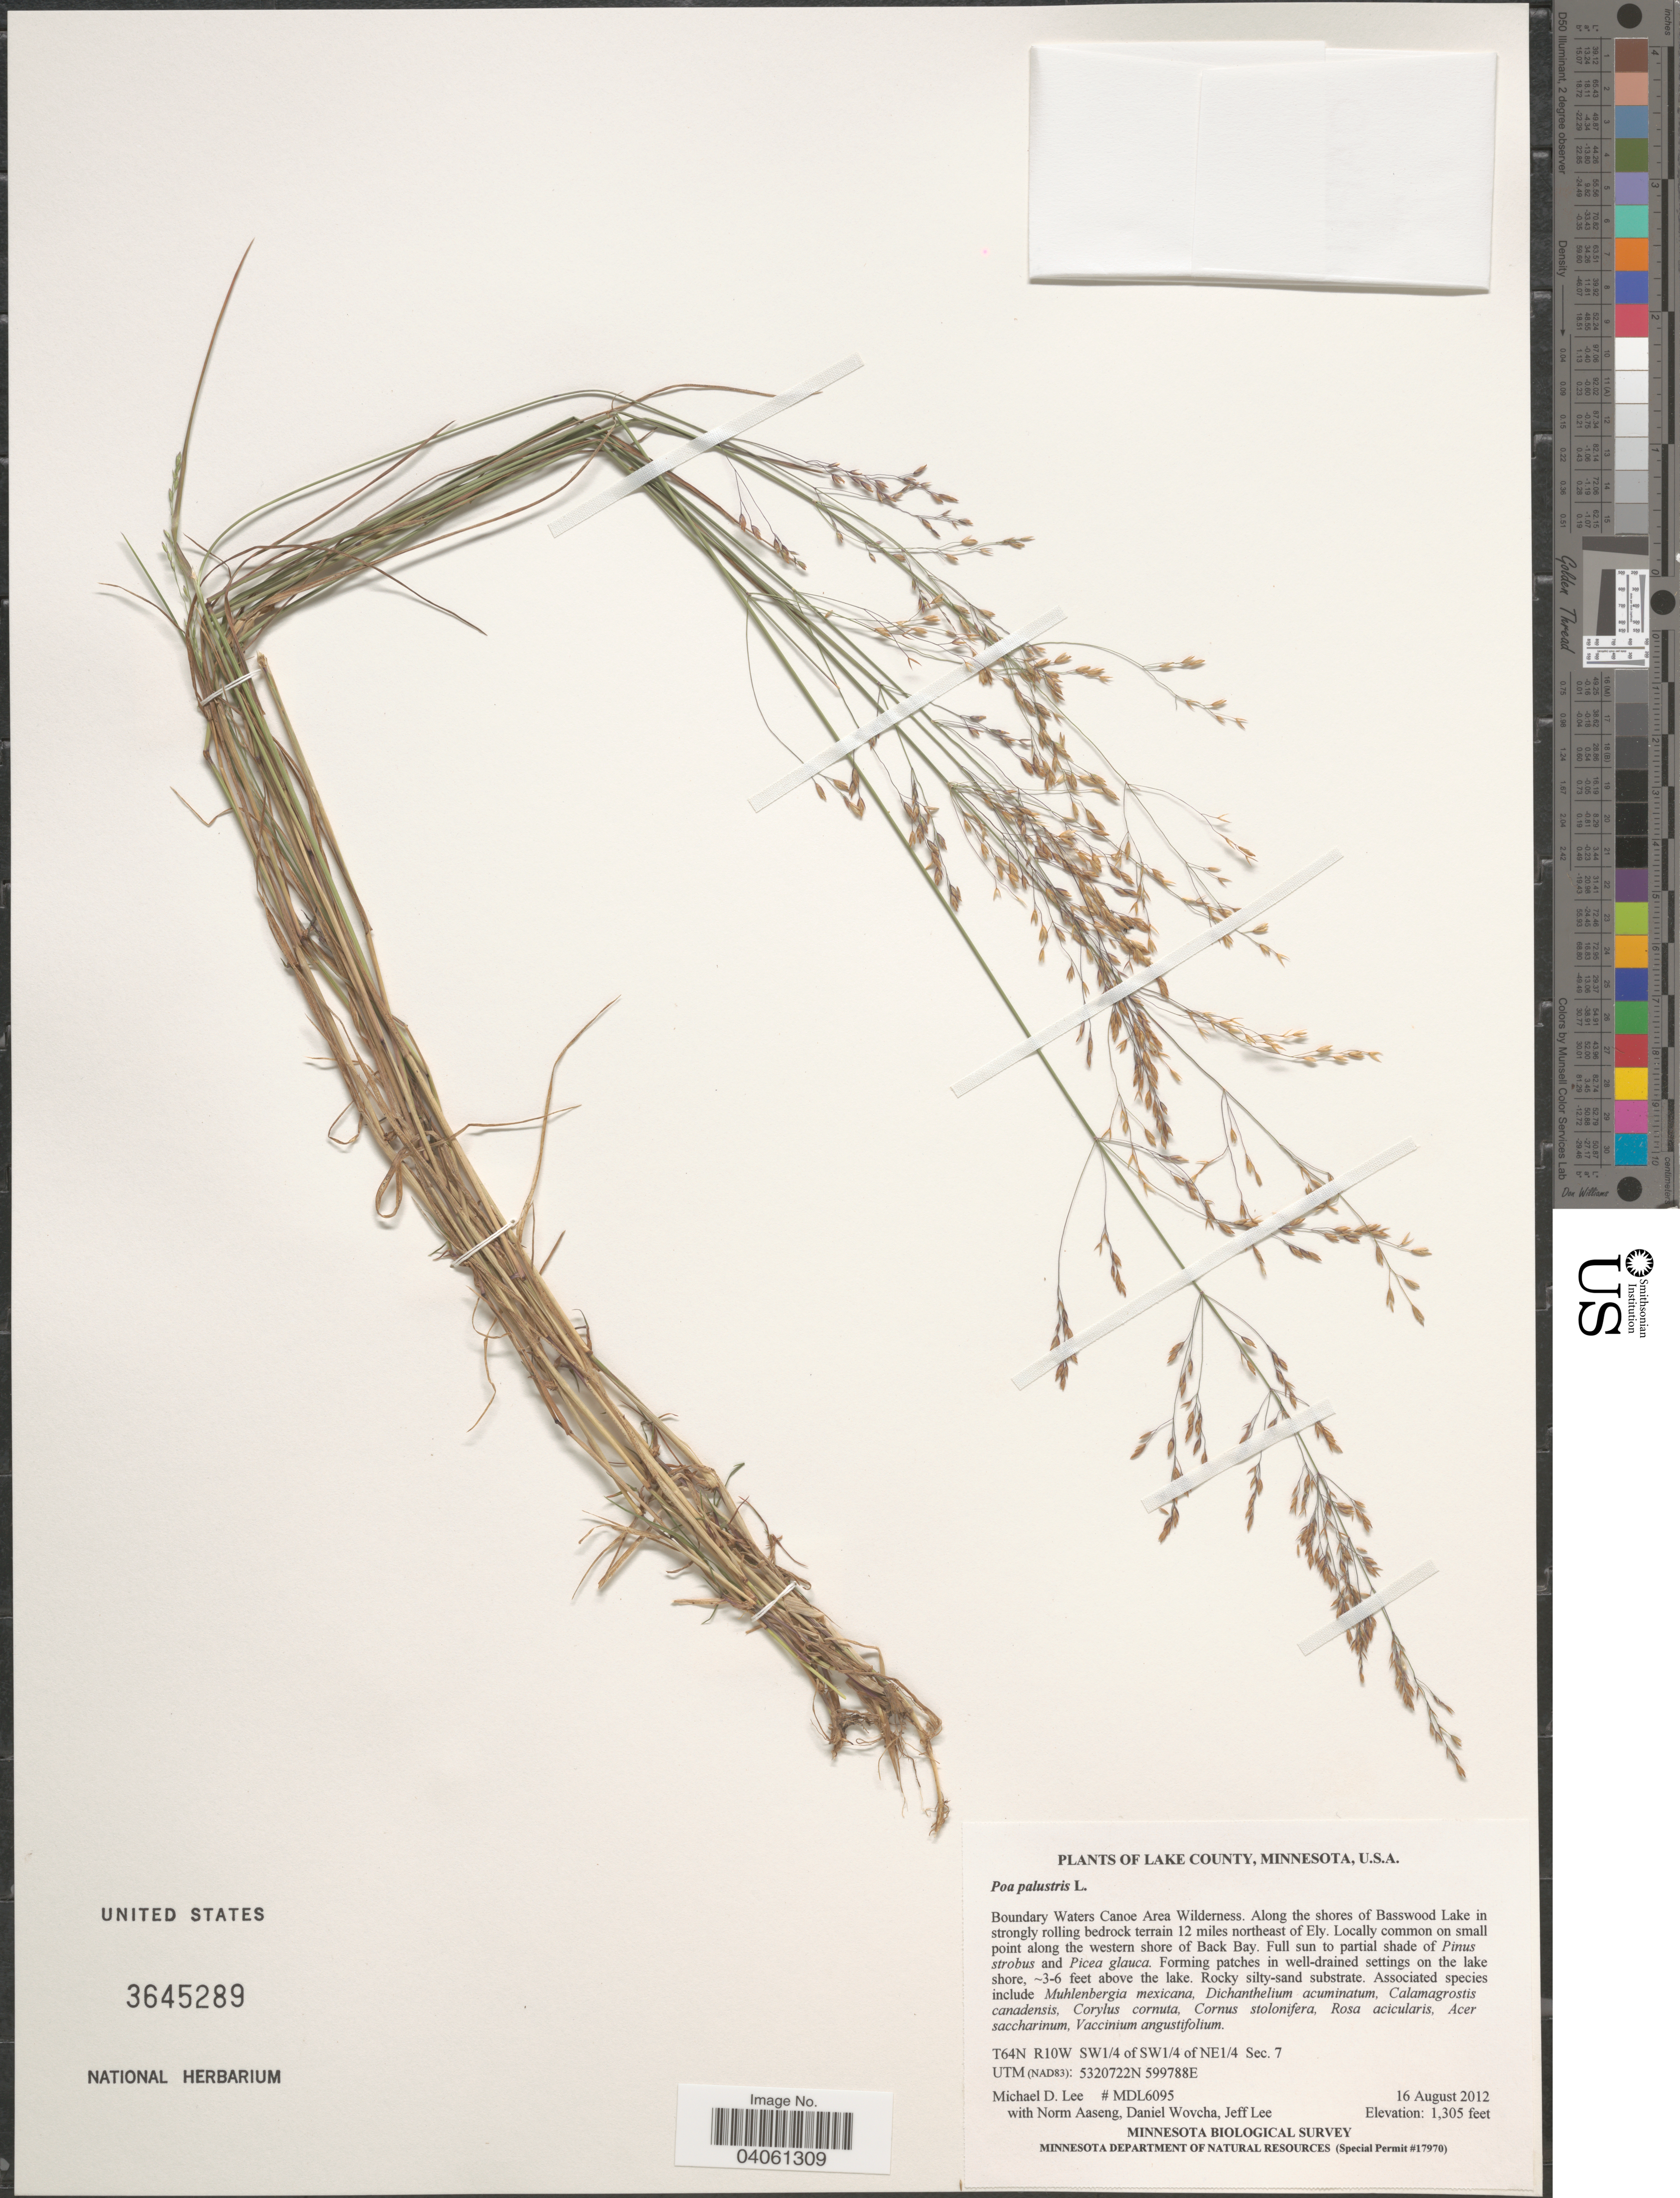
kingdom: Plantae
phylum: Tracheophyta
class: Liliopsida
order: Poales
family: Poaceae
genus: Poa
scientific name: Poa palustris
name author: L.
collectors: M. Lee, N. Aaseng, D. Wovcha & J. Lee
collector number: MDL6095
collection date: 2012-08-16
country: United States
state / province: Minnesota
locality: Lake County. Boundary Waters Canoe Area Wilderness. Along the shores of Basswood Lake in strongly rolling bedrock terrain 12 miles northeast of Ely. On small point along the western shore of Back Bay. T64N R10W SW¼ of SW¼ of NE¼ Sec. 7. UTM(NAD83).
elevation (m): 398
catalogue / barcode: US 3645289